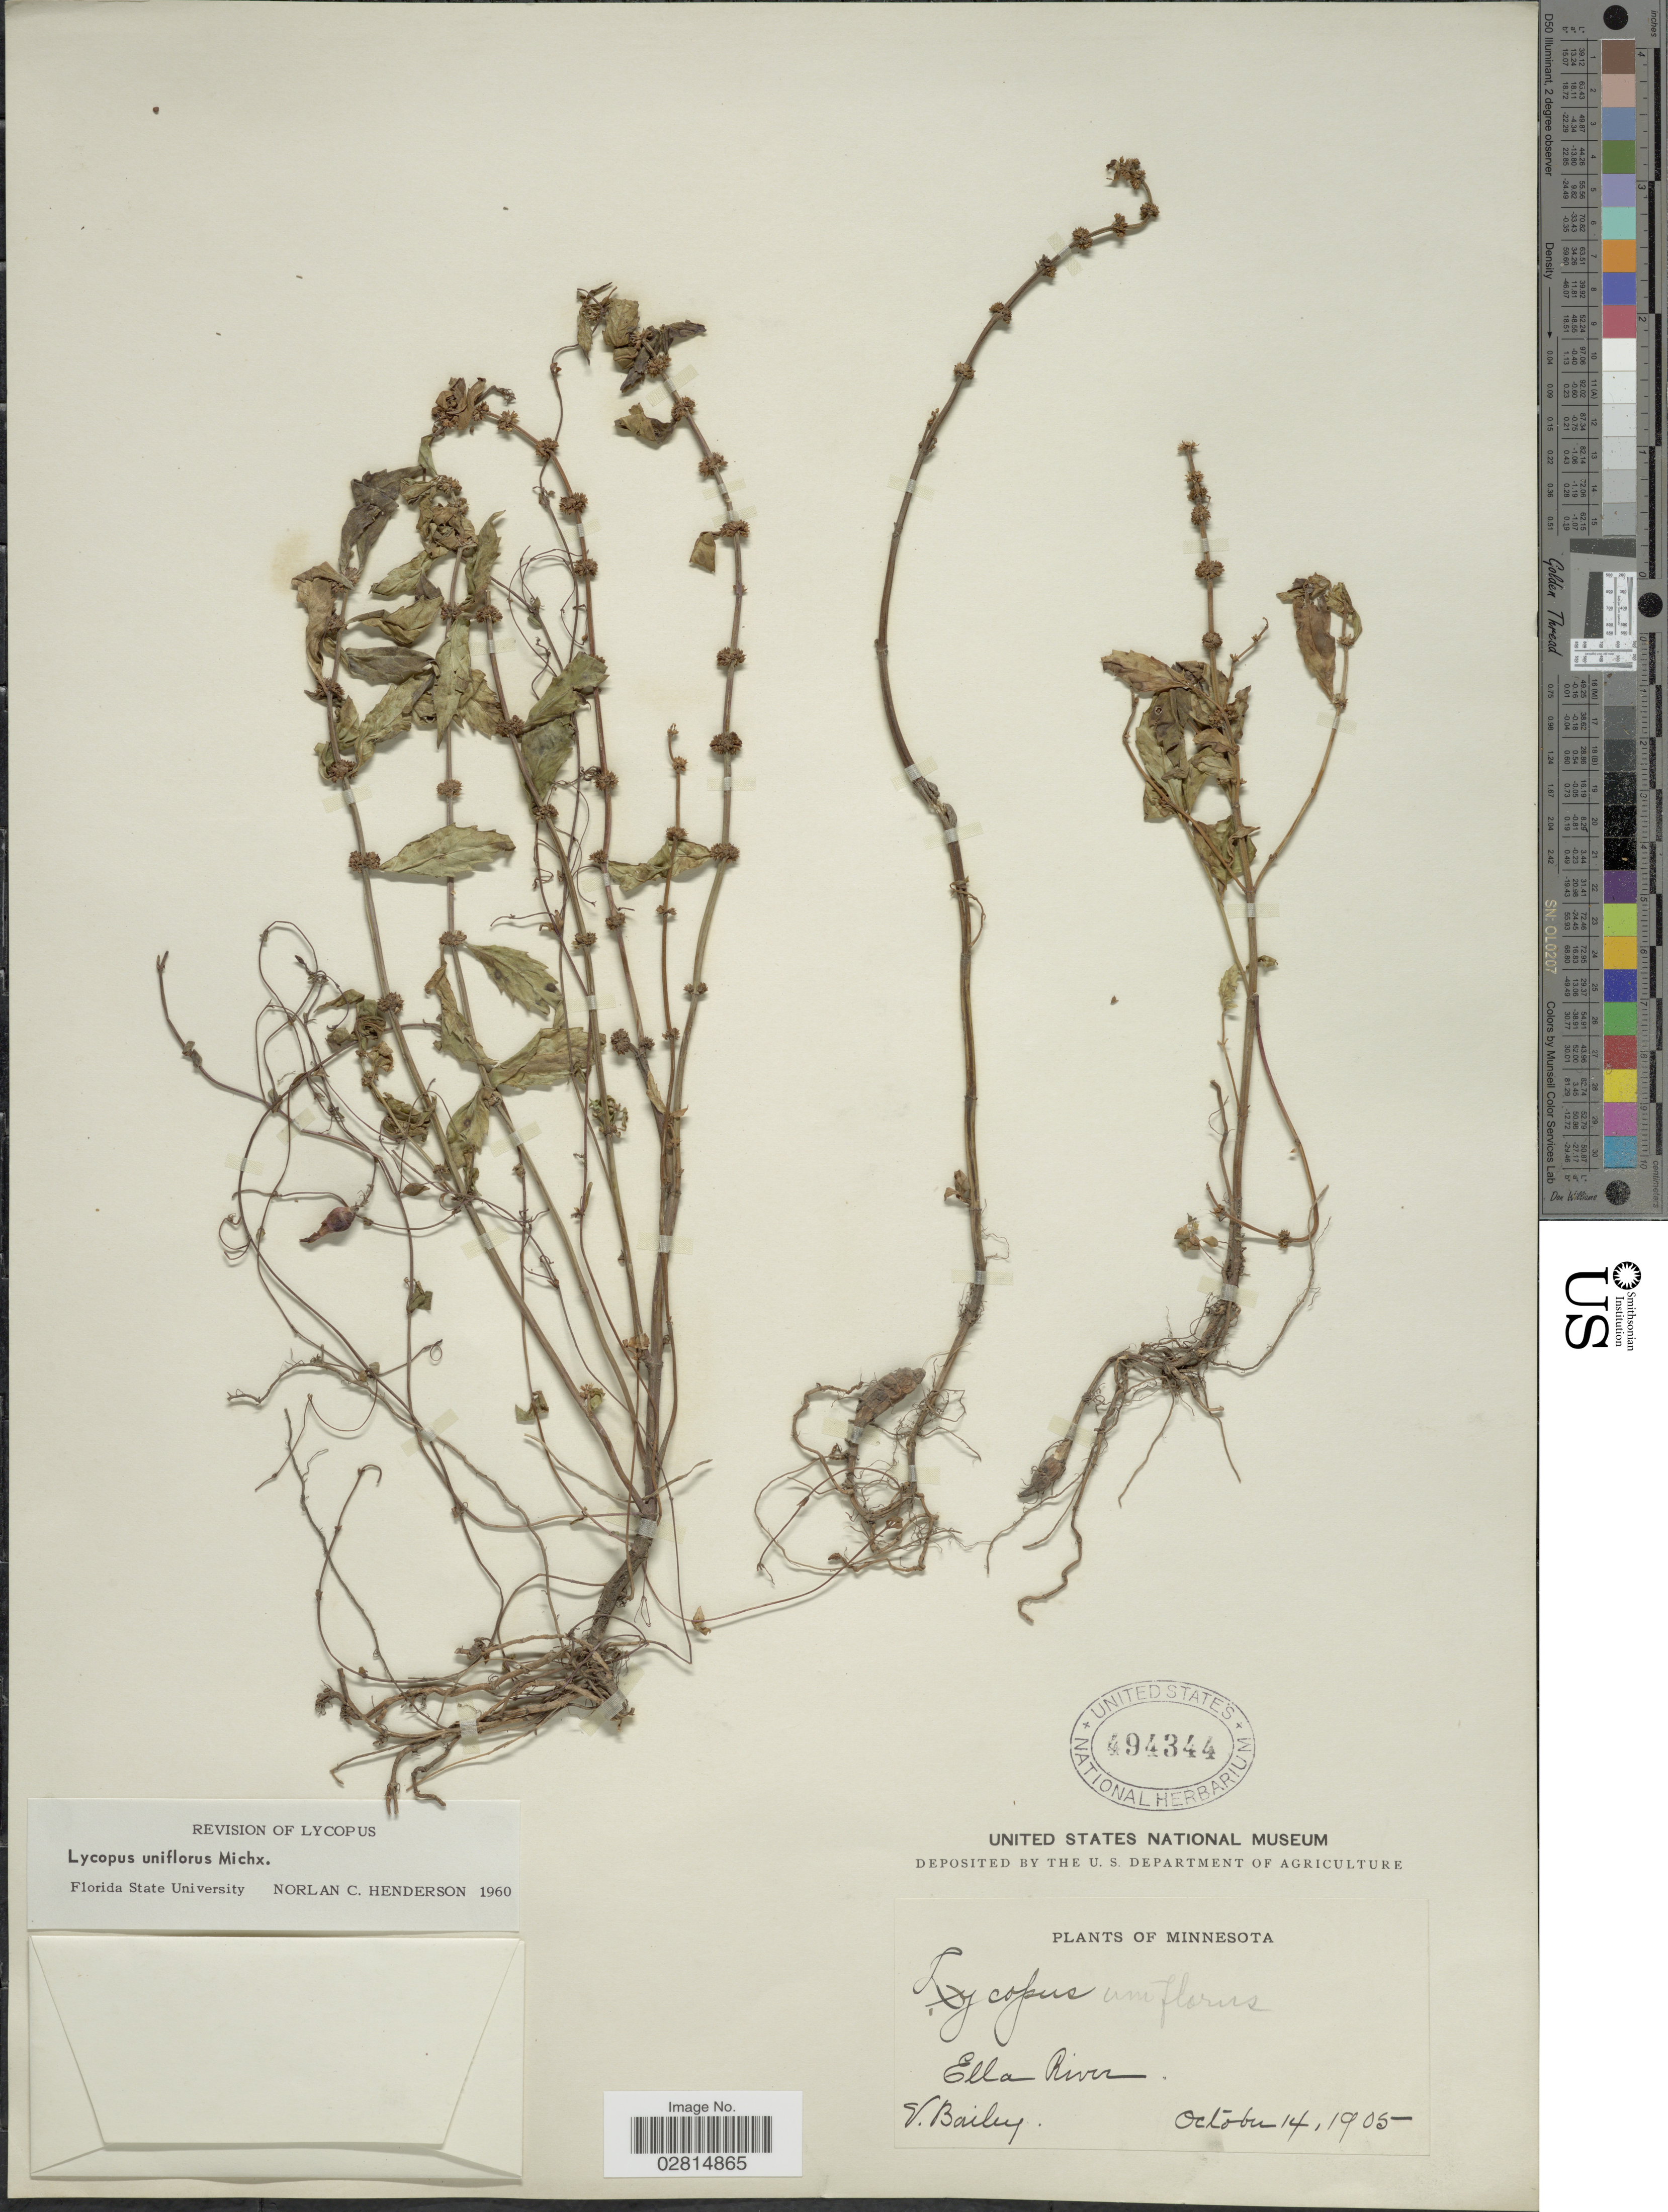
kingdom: Plantae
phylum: Tracheophyta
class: Magnoliopsida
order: Lamiales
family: Lamiaceae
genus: Lycopus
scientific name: Lycopus uniflorus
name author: Michx.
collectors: V. L. Bailey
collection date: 1905-10-14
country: United States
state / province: Minnesota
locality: Ella River.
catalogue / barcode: US 494344